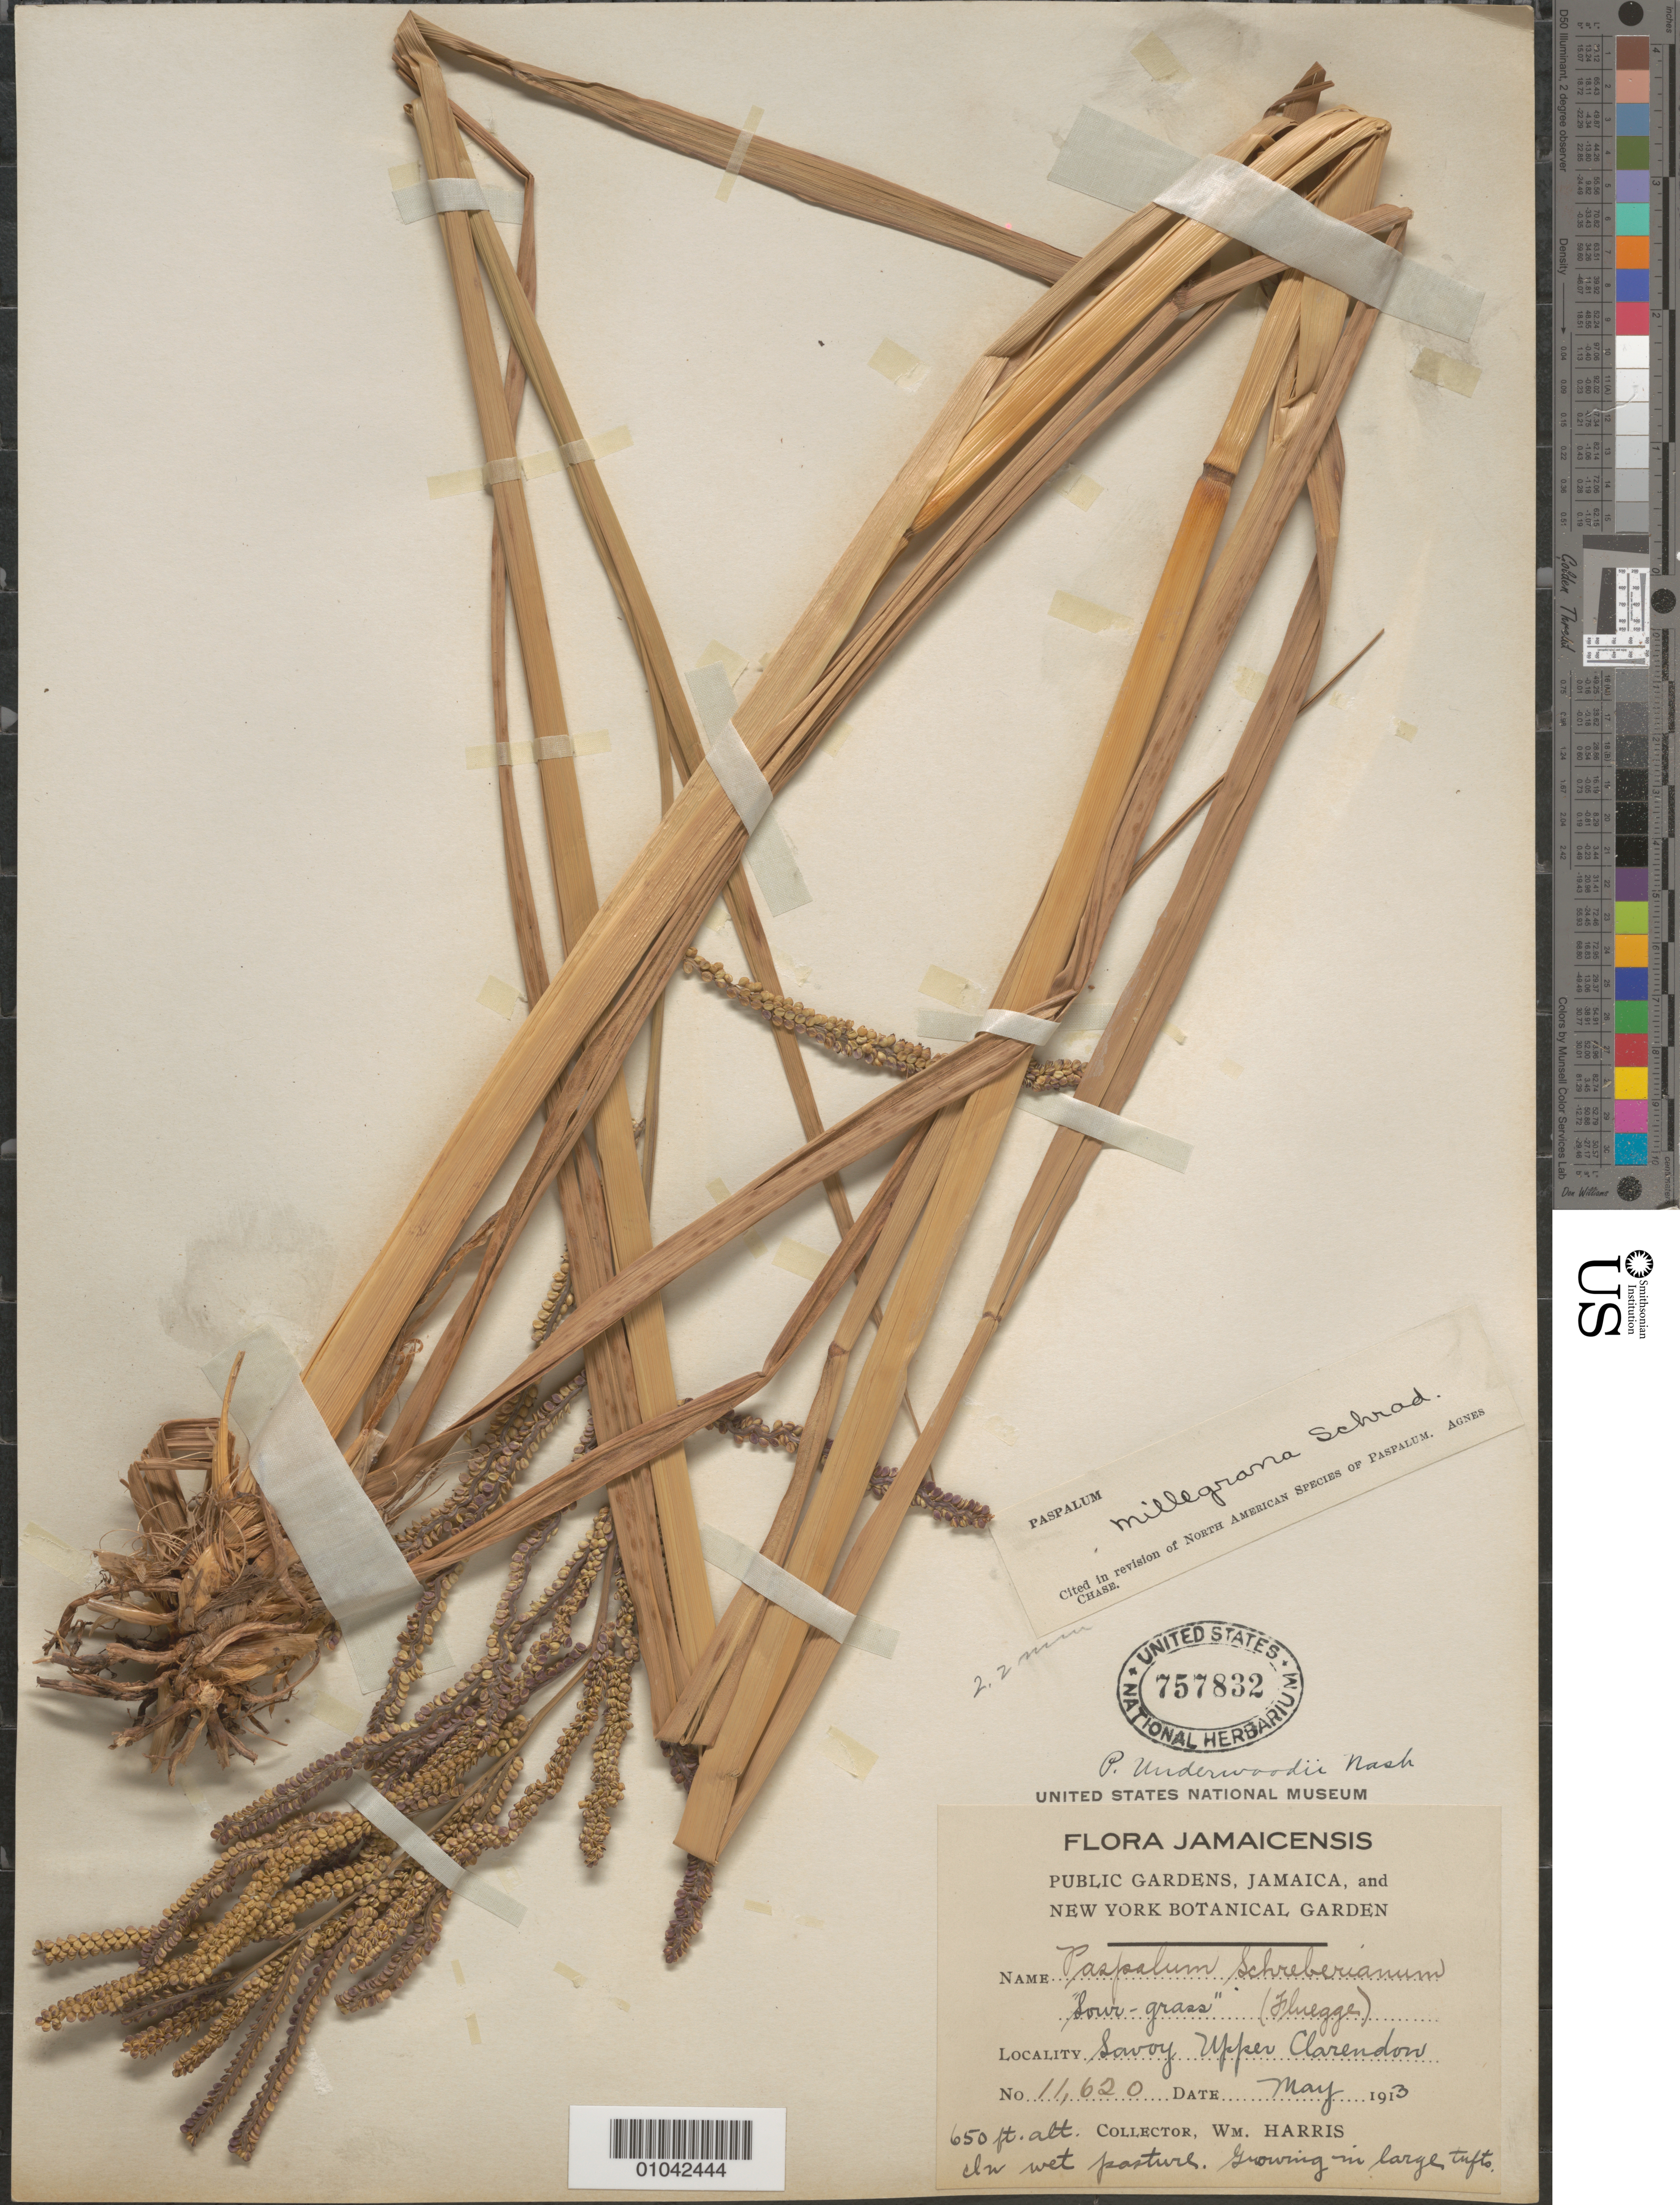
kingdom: Plantae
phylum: Tracheophyta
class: Liliopsida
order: Poales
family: Poaceae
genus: Paspalum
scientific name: Paspalum millegrana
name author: Schrad.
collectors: W. Harris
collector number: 11620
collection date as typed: May 1913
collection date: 1913-05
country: Jamaica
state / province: Clarendon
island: Jamaica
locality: Savoy, Upper Clarendon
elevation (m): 198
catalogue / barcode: US 757832